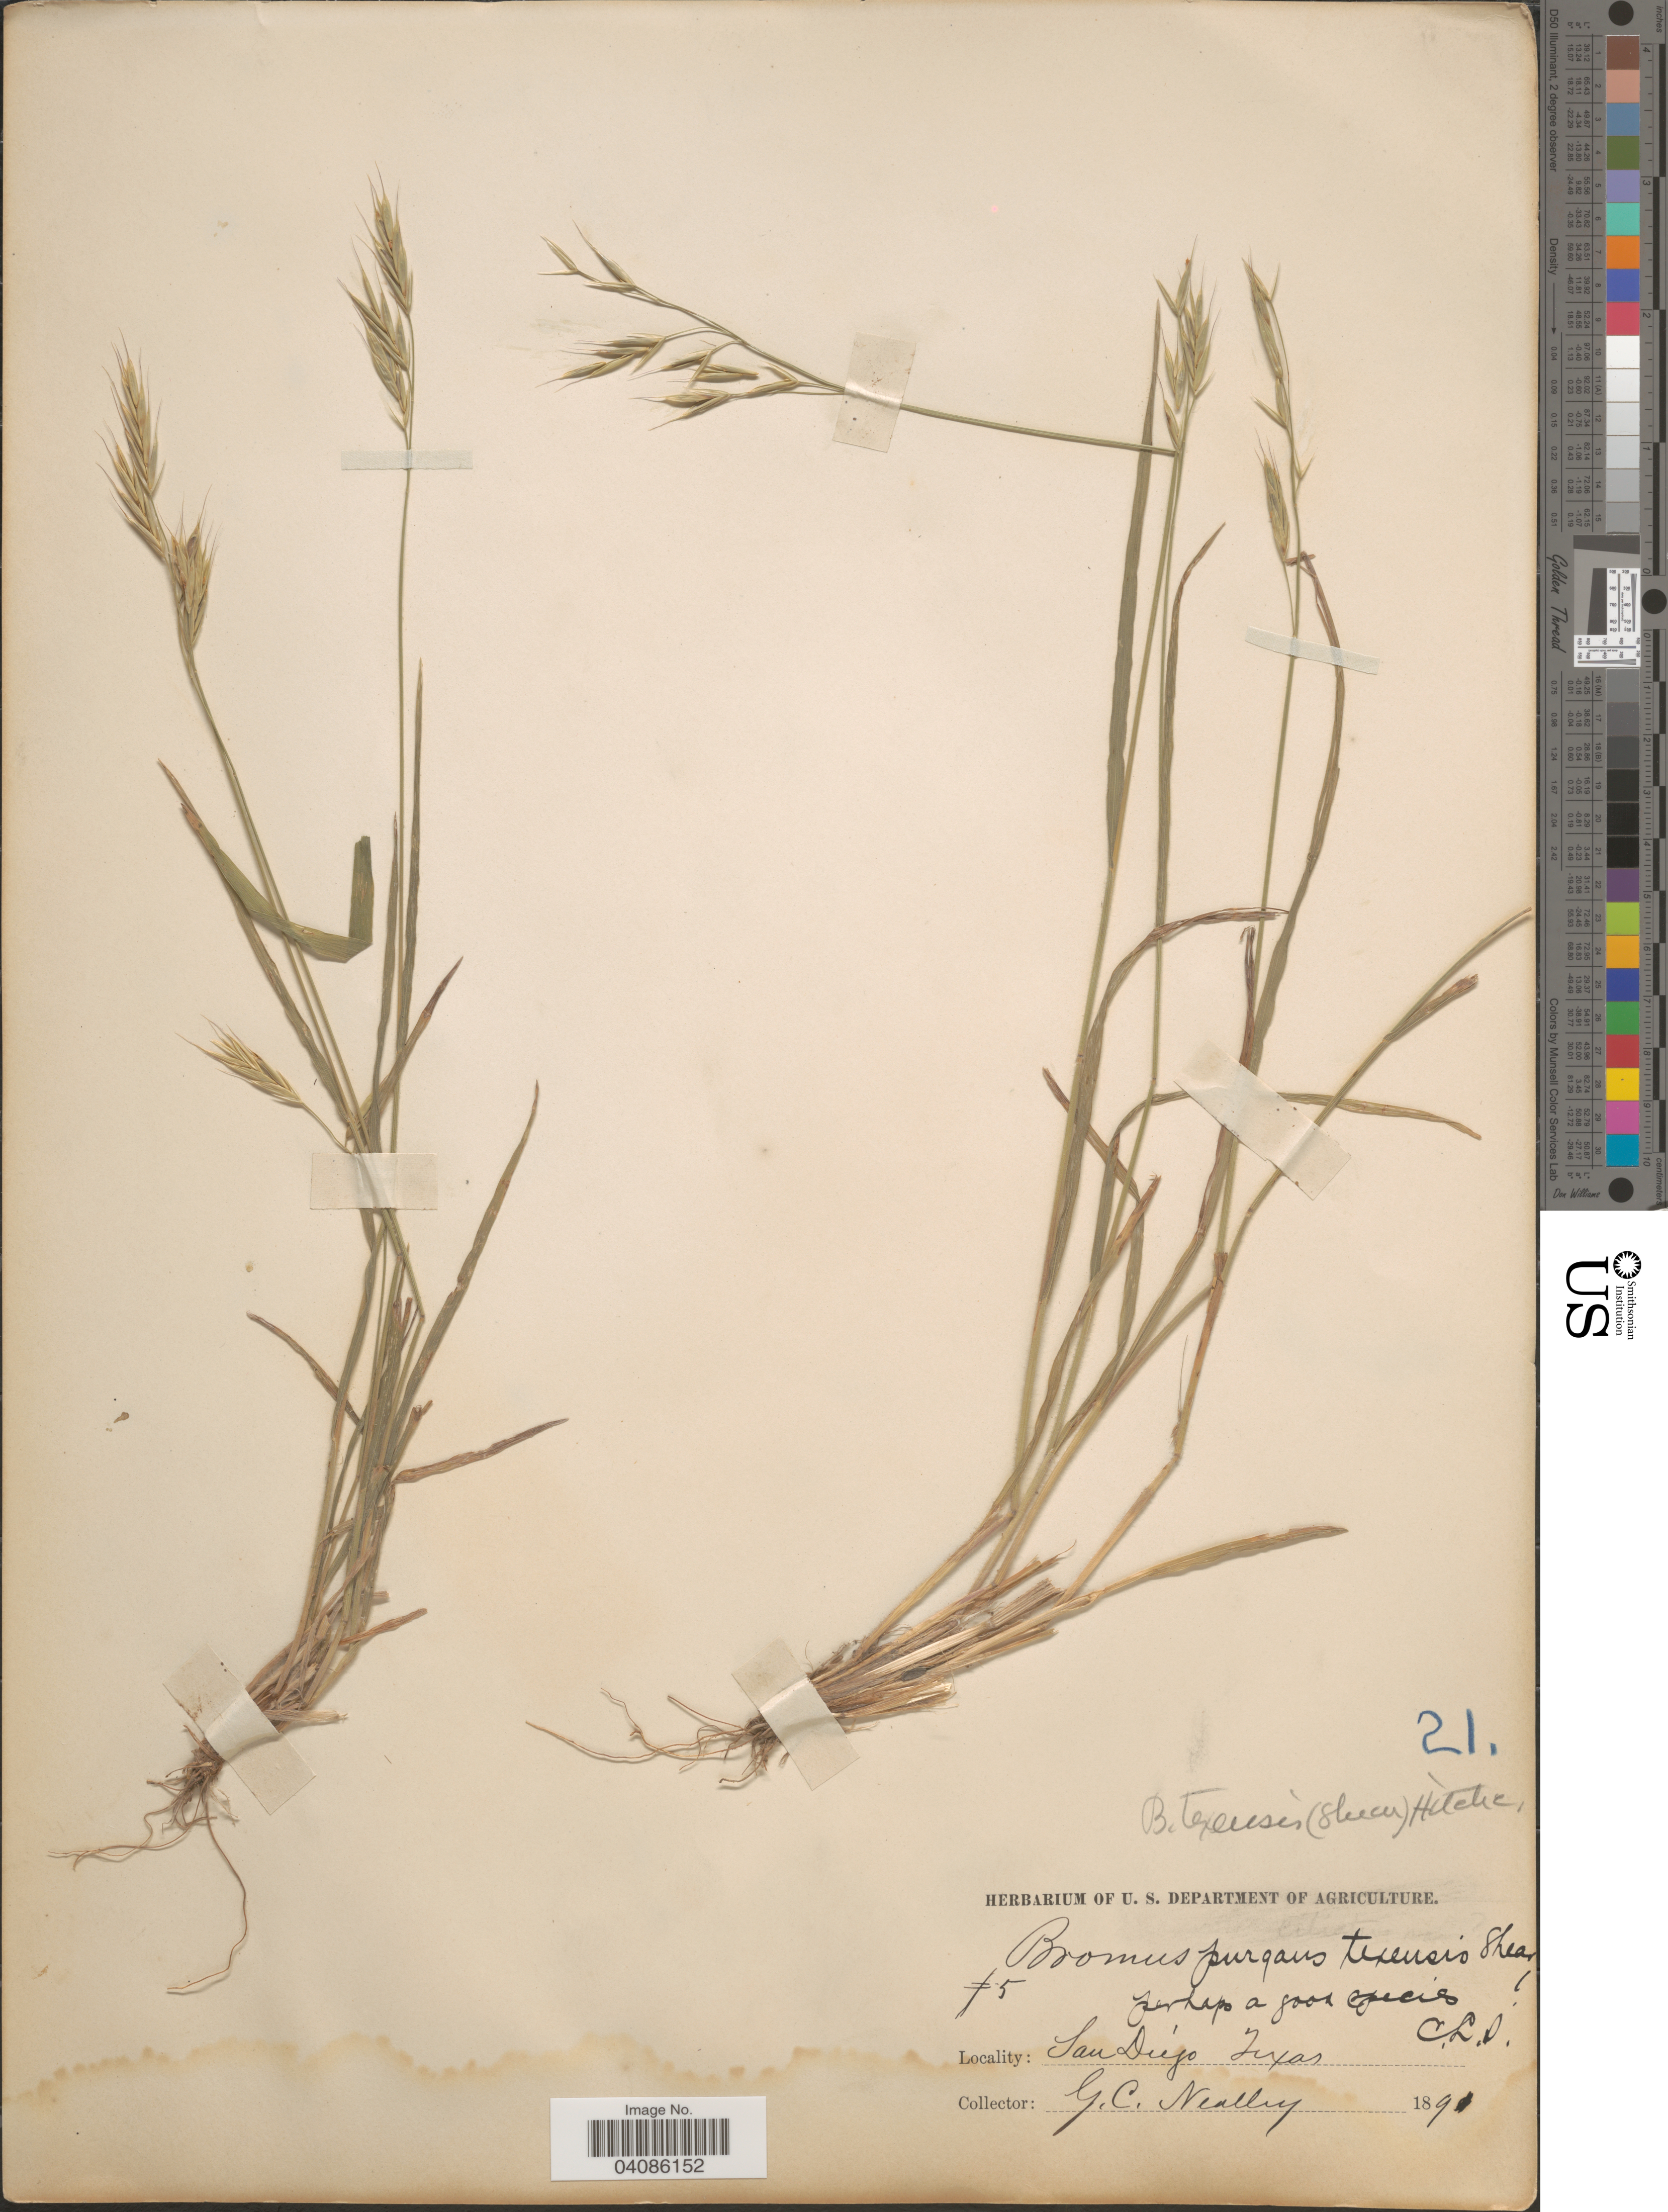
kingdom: Plantae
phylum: Tracheophyta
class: Liliopsida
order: Poales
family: Poaceae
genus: Bromus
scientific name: Bromus texensis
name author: (Shear) Hitchc.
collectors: G. C. Nealley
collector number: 5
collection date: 1891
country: United States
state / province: Texas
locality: San Diego.